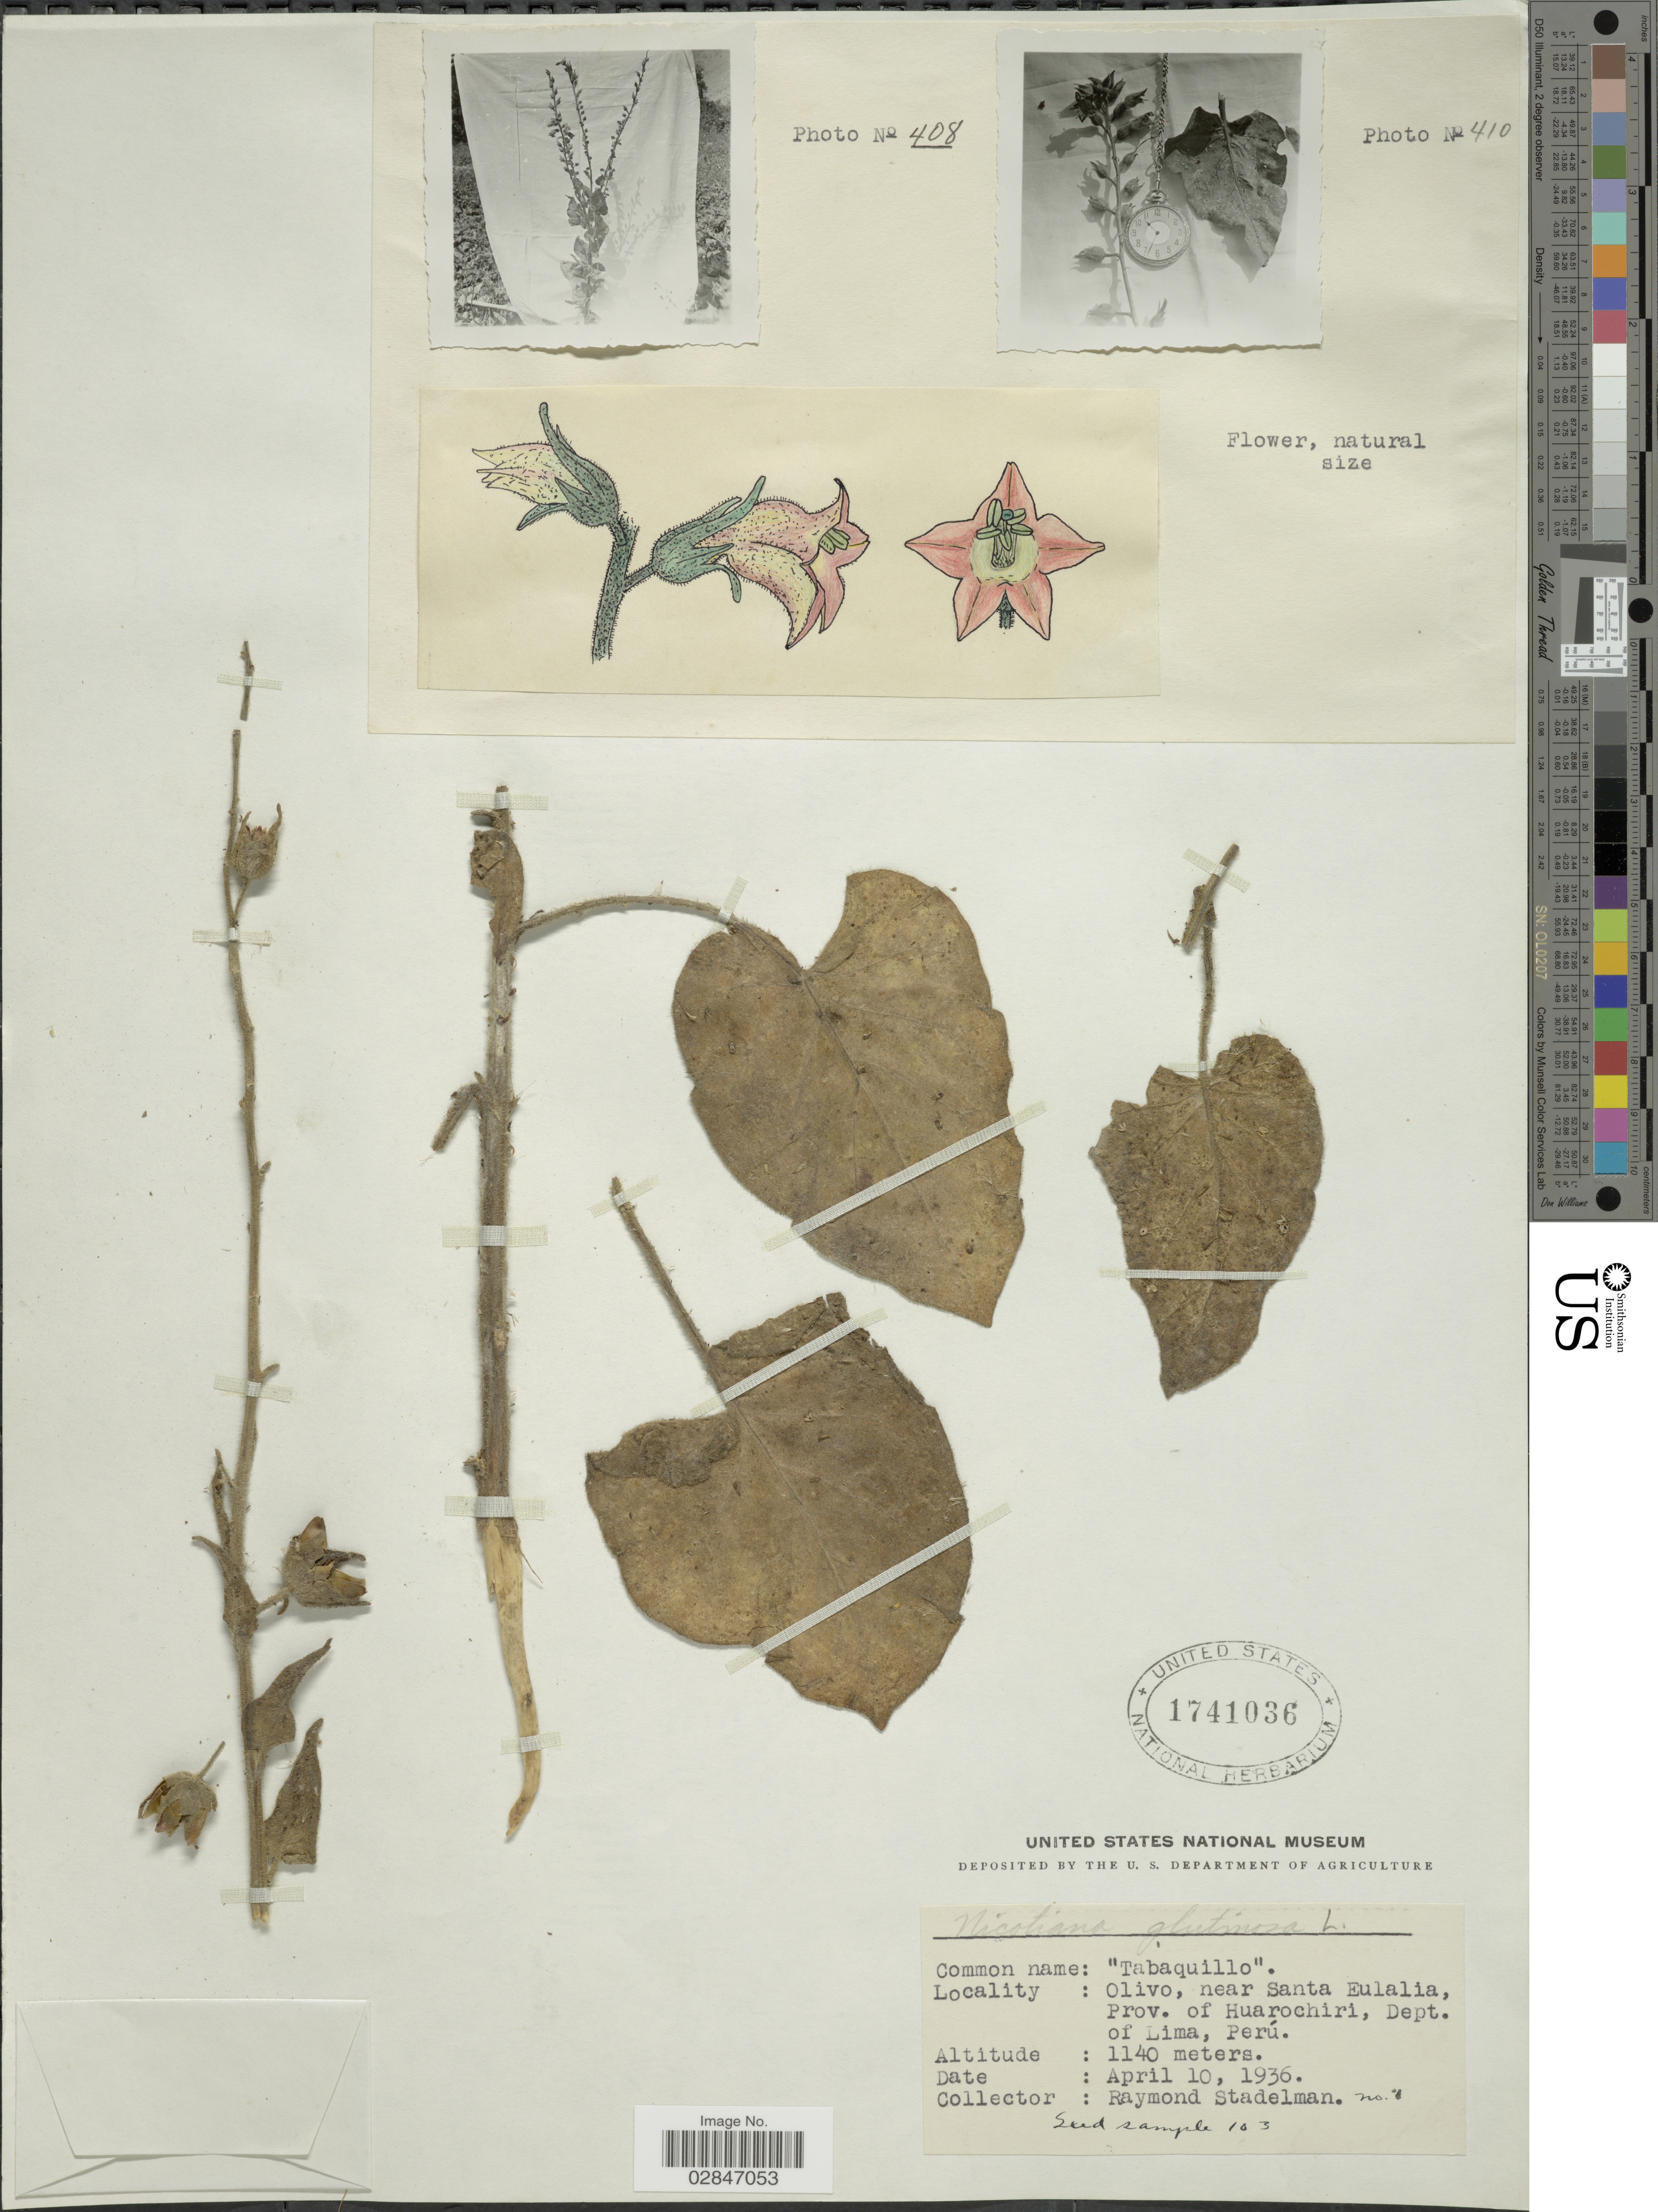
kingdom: Plantae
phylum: Tracheophyta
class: Magnoliopsida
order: Solanales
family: Solanaceae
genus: Nicotiana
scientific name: Nicotiana glutinosa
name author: L.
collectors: R. Stadelman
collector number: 7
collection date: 1936-04-10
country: Peru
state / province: Lima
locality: Olivo, near Santa Eulalia, Prov. of Huarochiri, Dept. of Lima, Perú.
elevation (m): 1140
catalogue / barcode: US 1741036